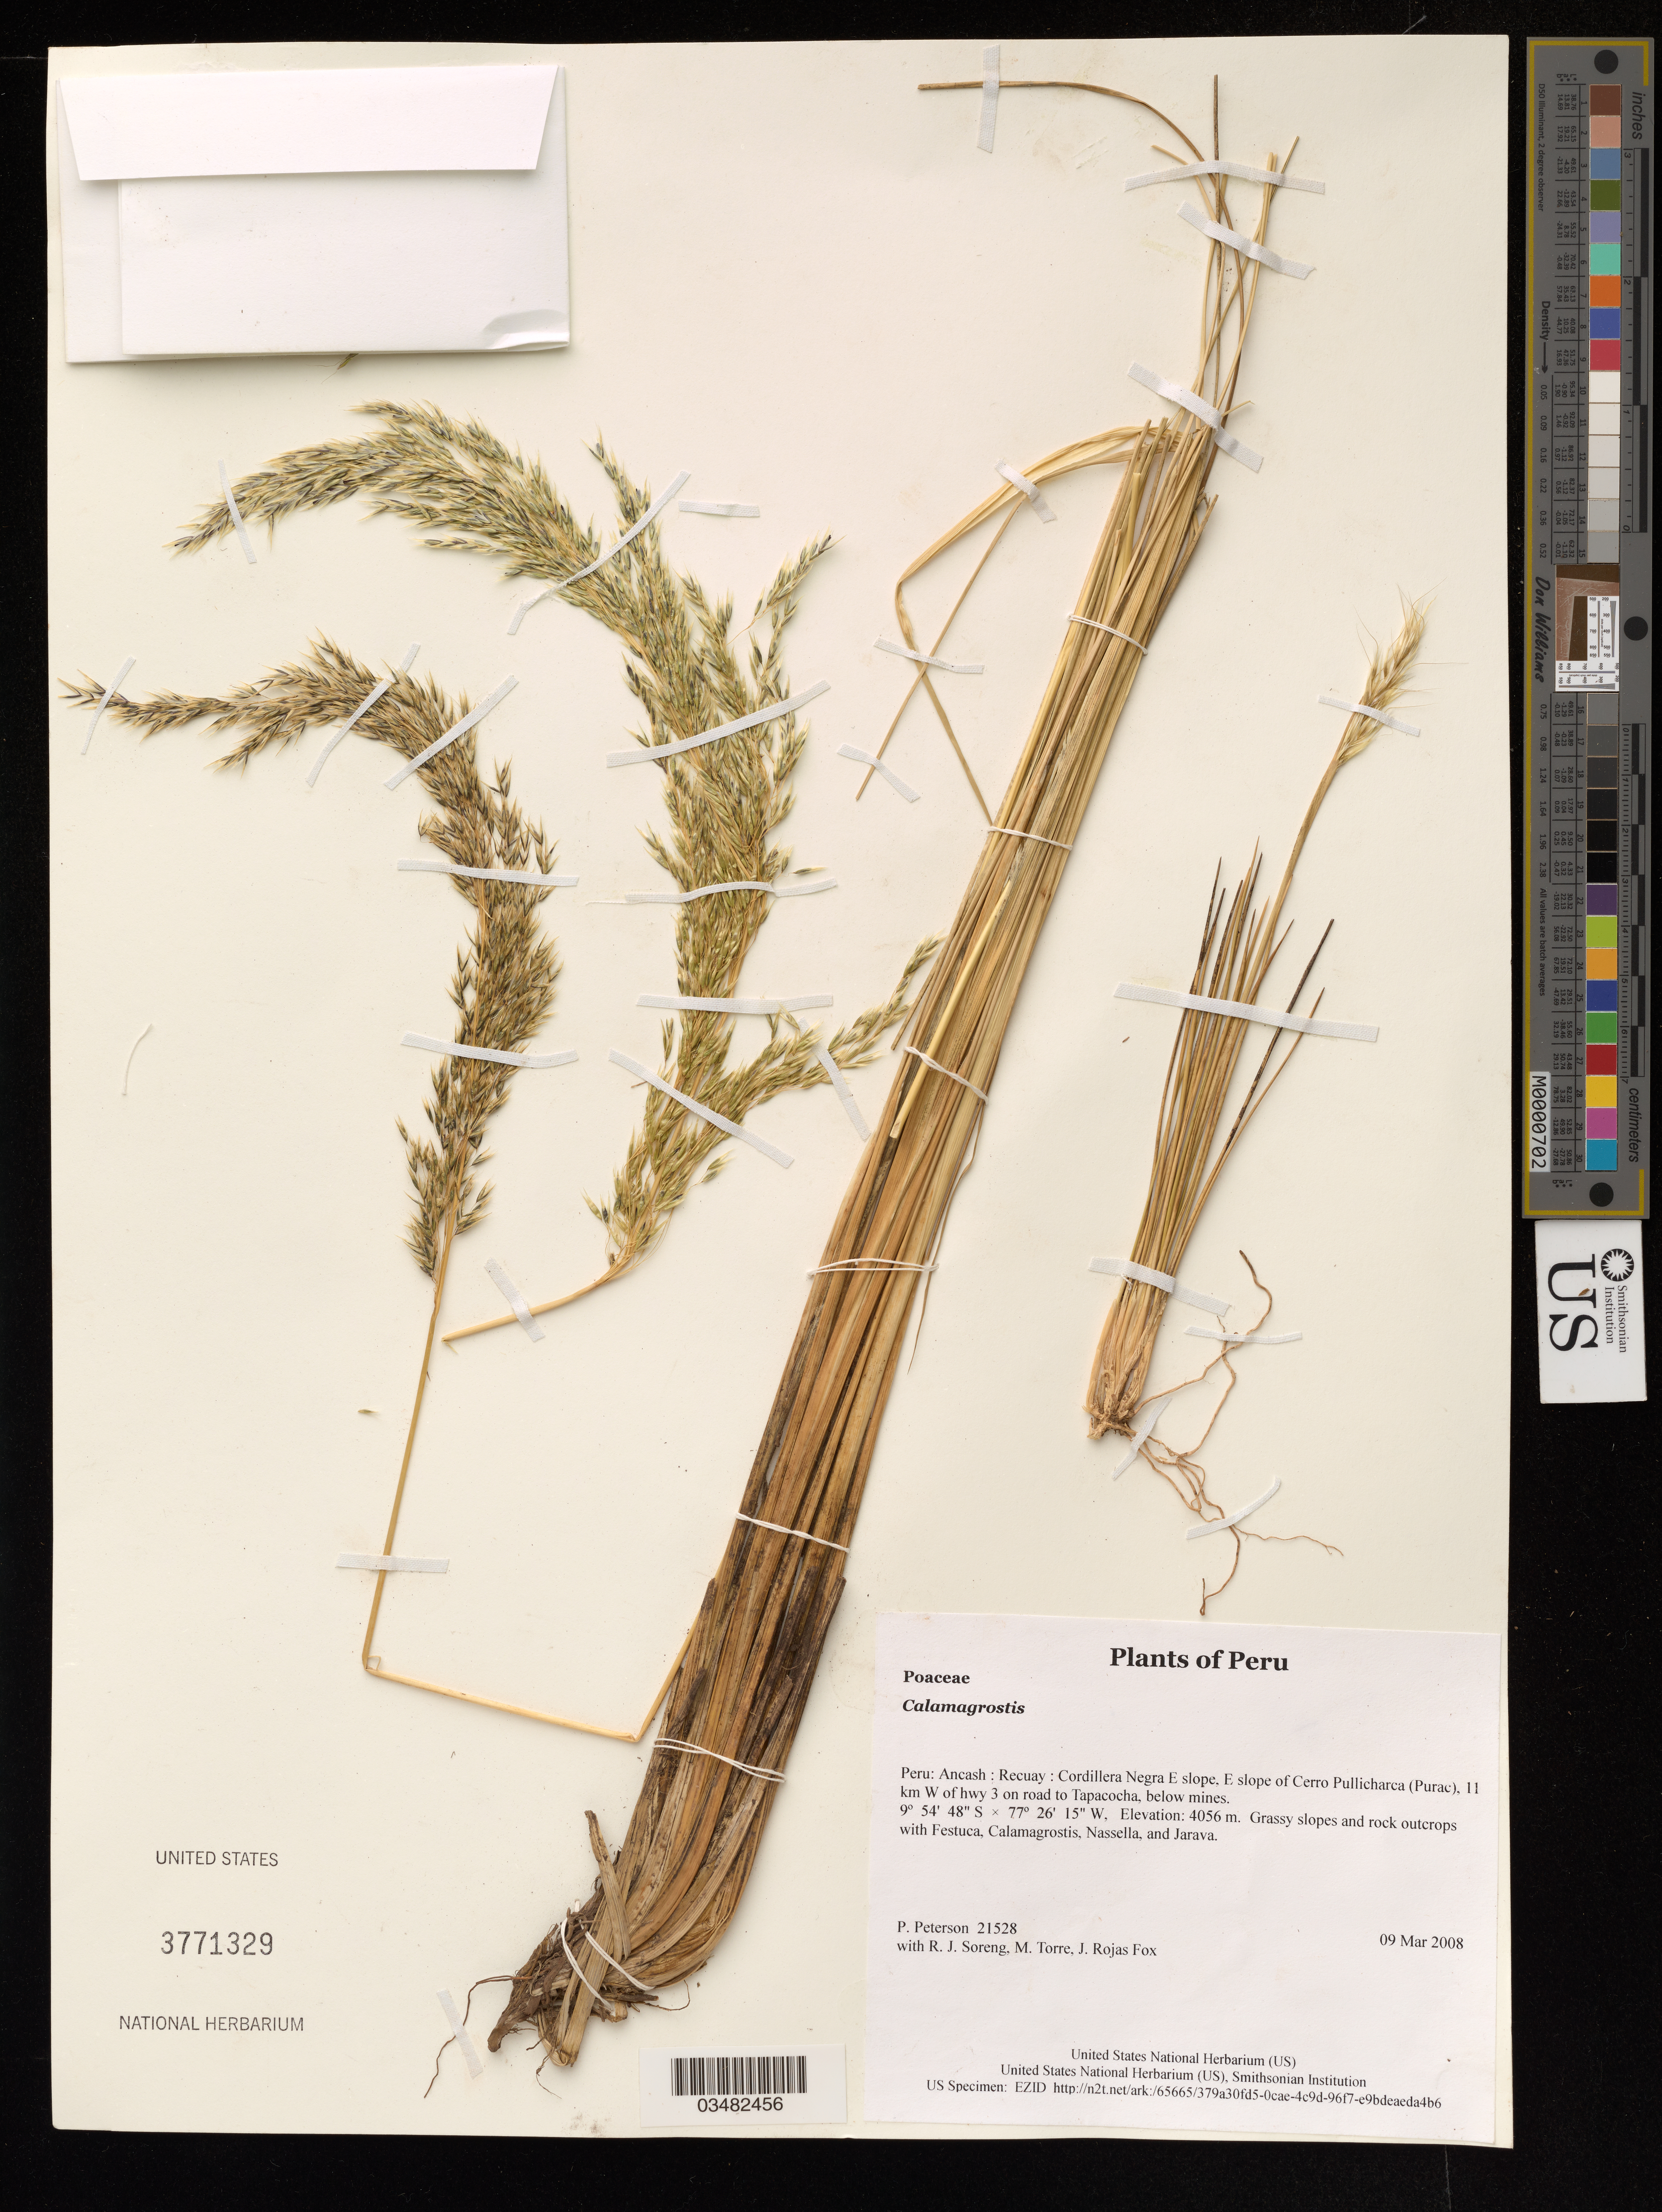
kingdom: Plantae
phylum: Tracheophyta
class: Liliopsida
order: Poales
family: Poaceae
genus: Calamagrostis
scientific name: Calamagrostis sp.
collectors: P. M. Peterson, R. J. Soreng, M. Torre & J. Rojas Fox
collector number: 21528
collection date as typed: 09 Mar 2008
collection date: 2008-03-09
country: Peru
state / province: Ancash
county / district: Recuay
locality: Cordillera Negra E slope, E slope of Cerro Pullicharca (Purac), 11 km W of hwy 3 on road to Tapacocha, below mines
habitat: Grassy slopes and rock outcrops with Festuca, Calamagrostis, Nassella, and Jarava.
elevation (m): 4056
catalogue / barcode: US 3771329